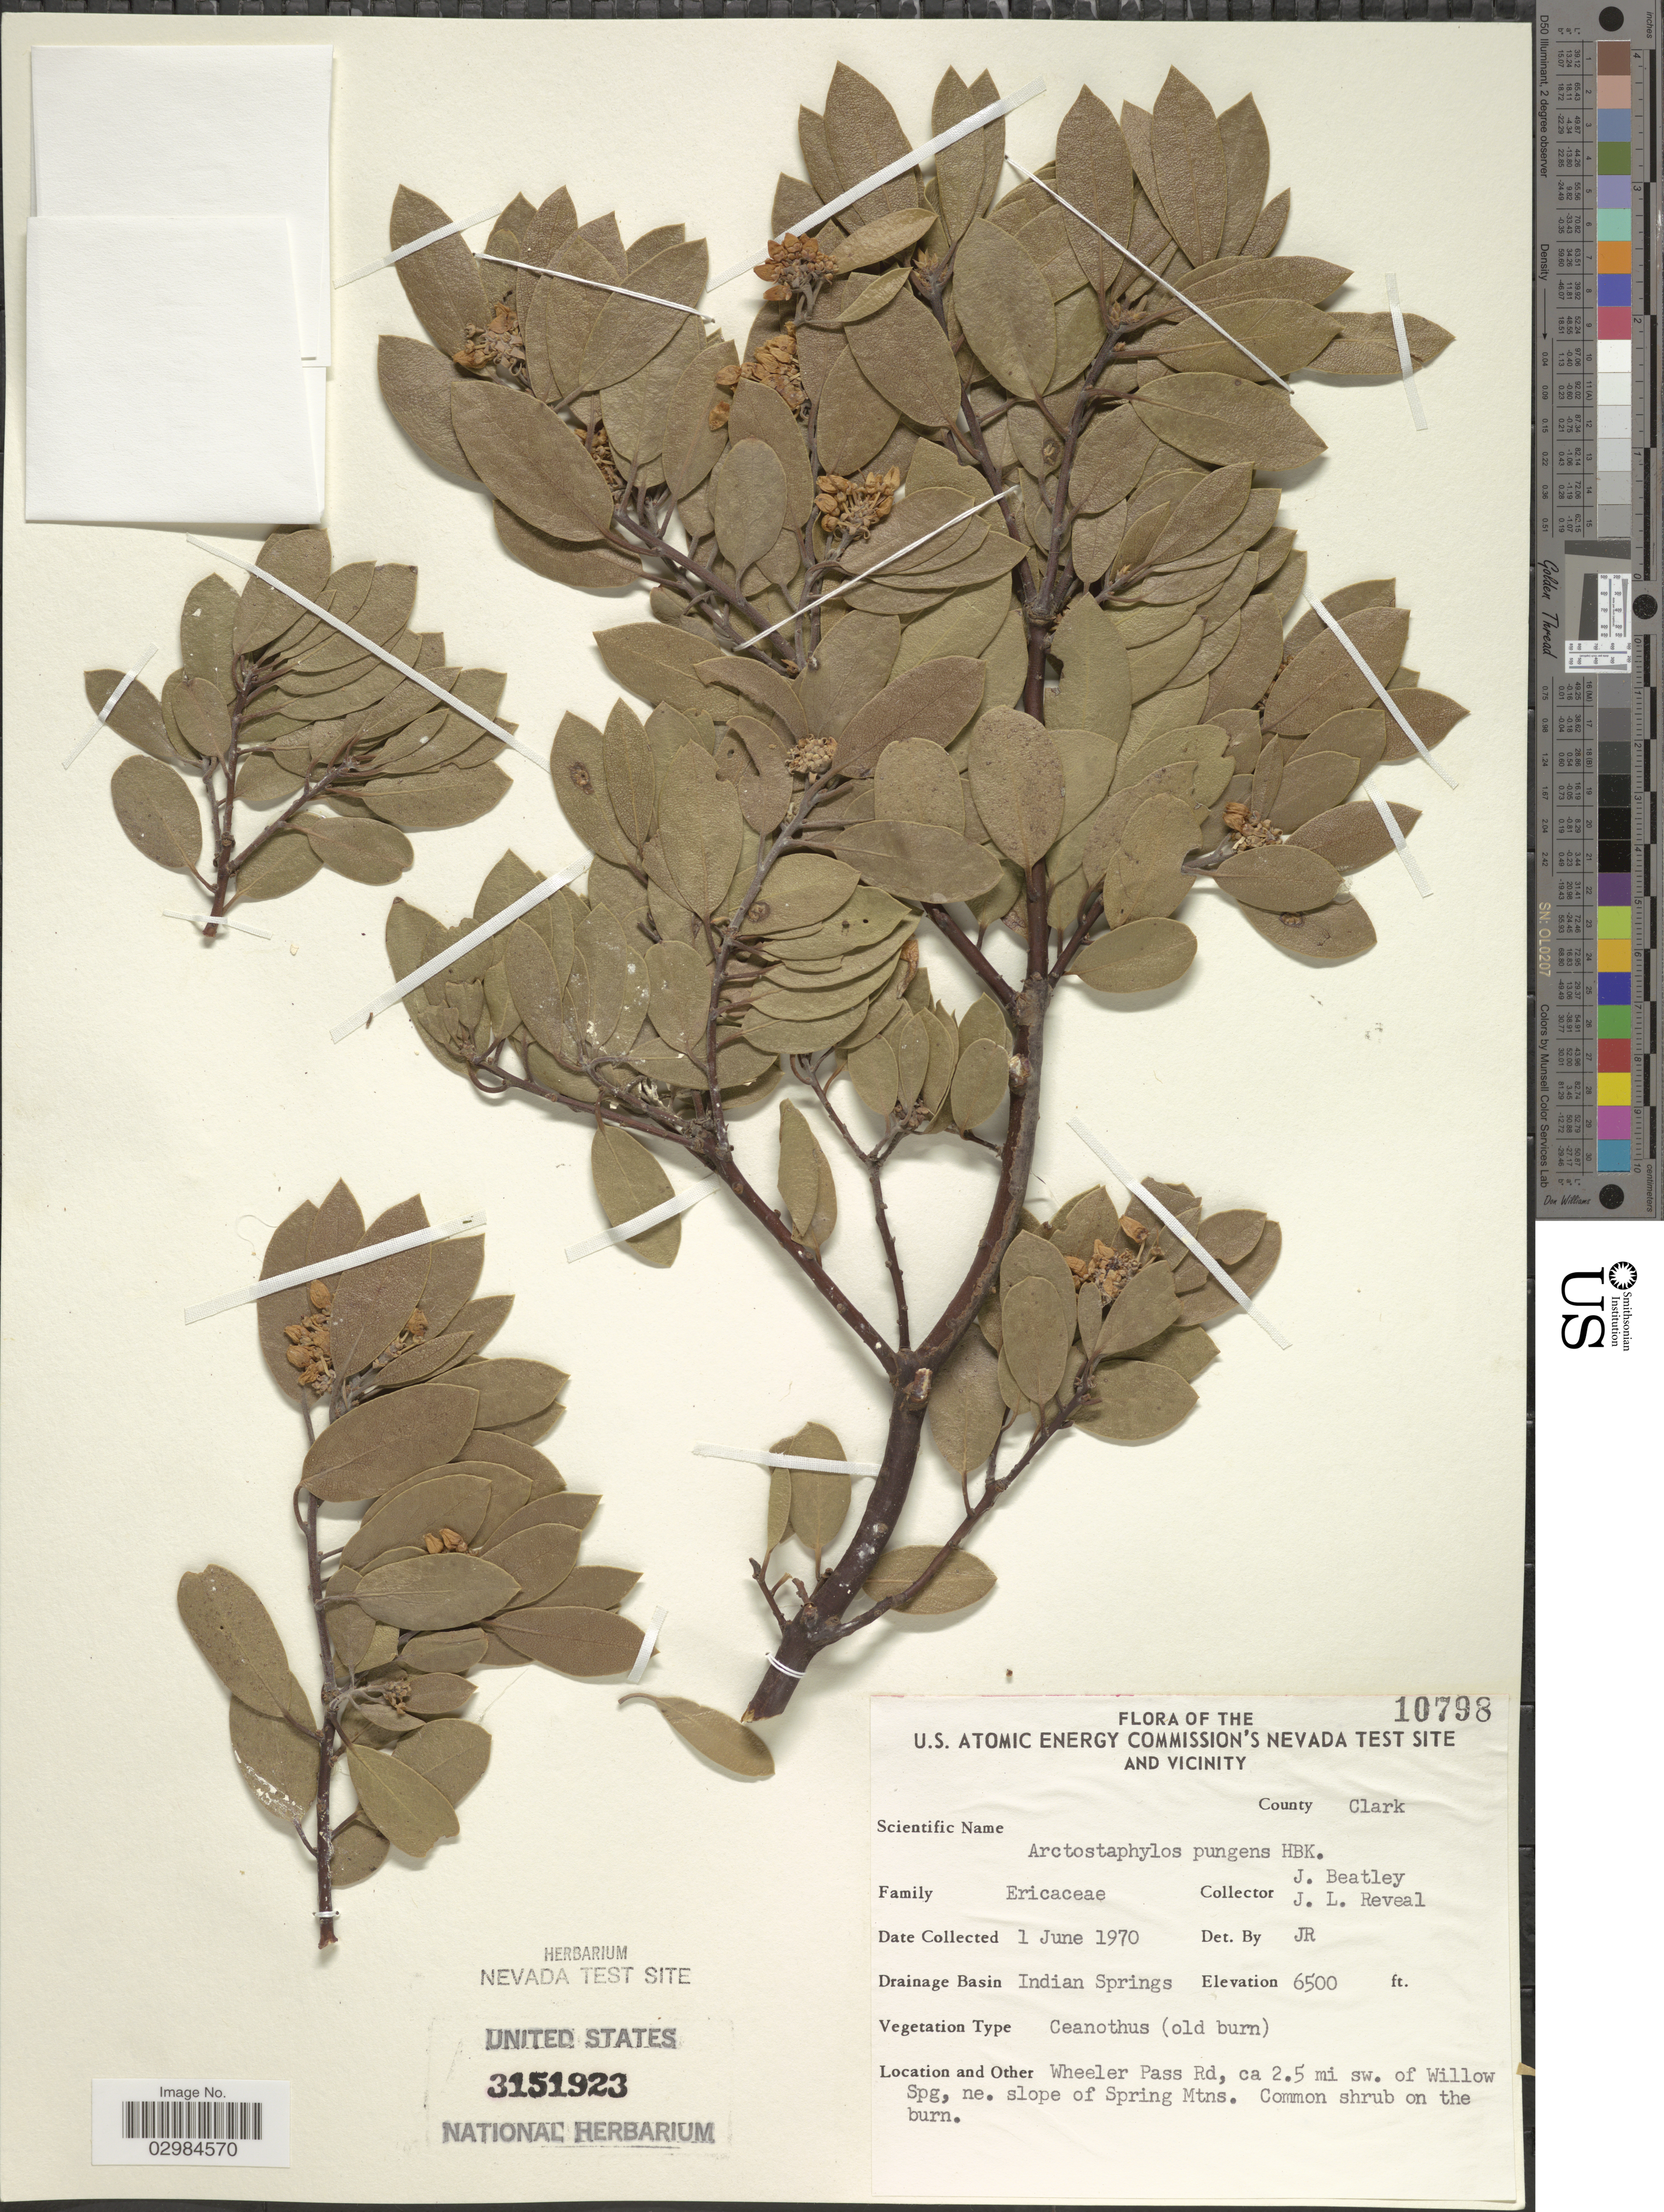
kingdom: Plantae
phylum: Tracheophyta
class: Magnoliopsida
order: Ericales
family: Ericaceae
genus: Arctostaphylos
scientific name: Arctostaphylos pungens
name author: Kunth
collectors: J. C. Beatley & J. L. Reveal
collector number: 10798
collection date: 1970-06-01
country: United States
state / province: Nevada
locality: The U. S. Atomic Energy Commission's Nevada Test Site and Vicinity. County Clark. Drainage Basin Indian Springs. Wheeler Pass Rd, ca 2.5 mi sw. of Willow Spg, ne. slope of Spring Mtns.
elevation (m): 1981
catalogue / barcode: US 3151923